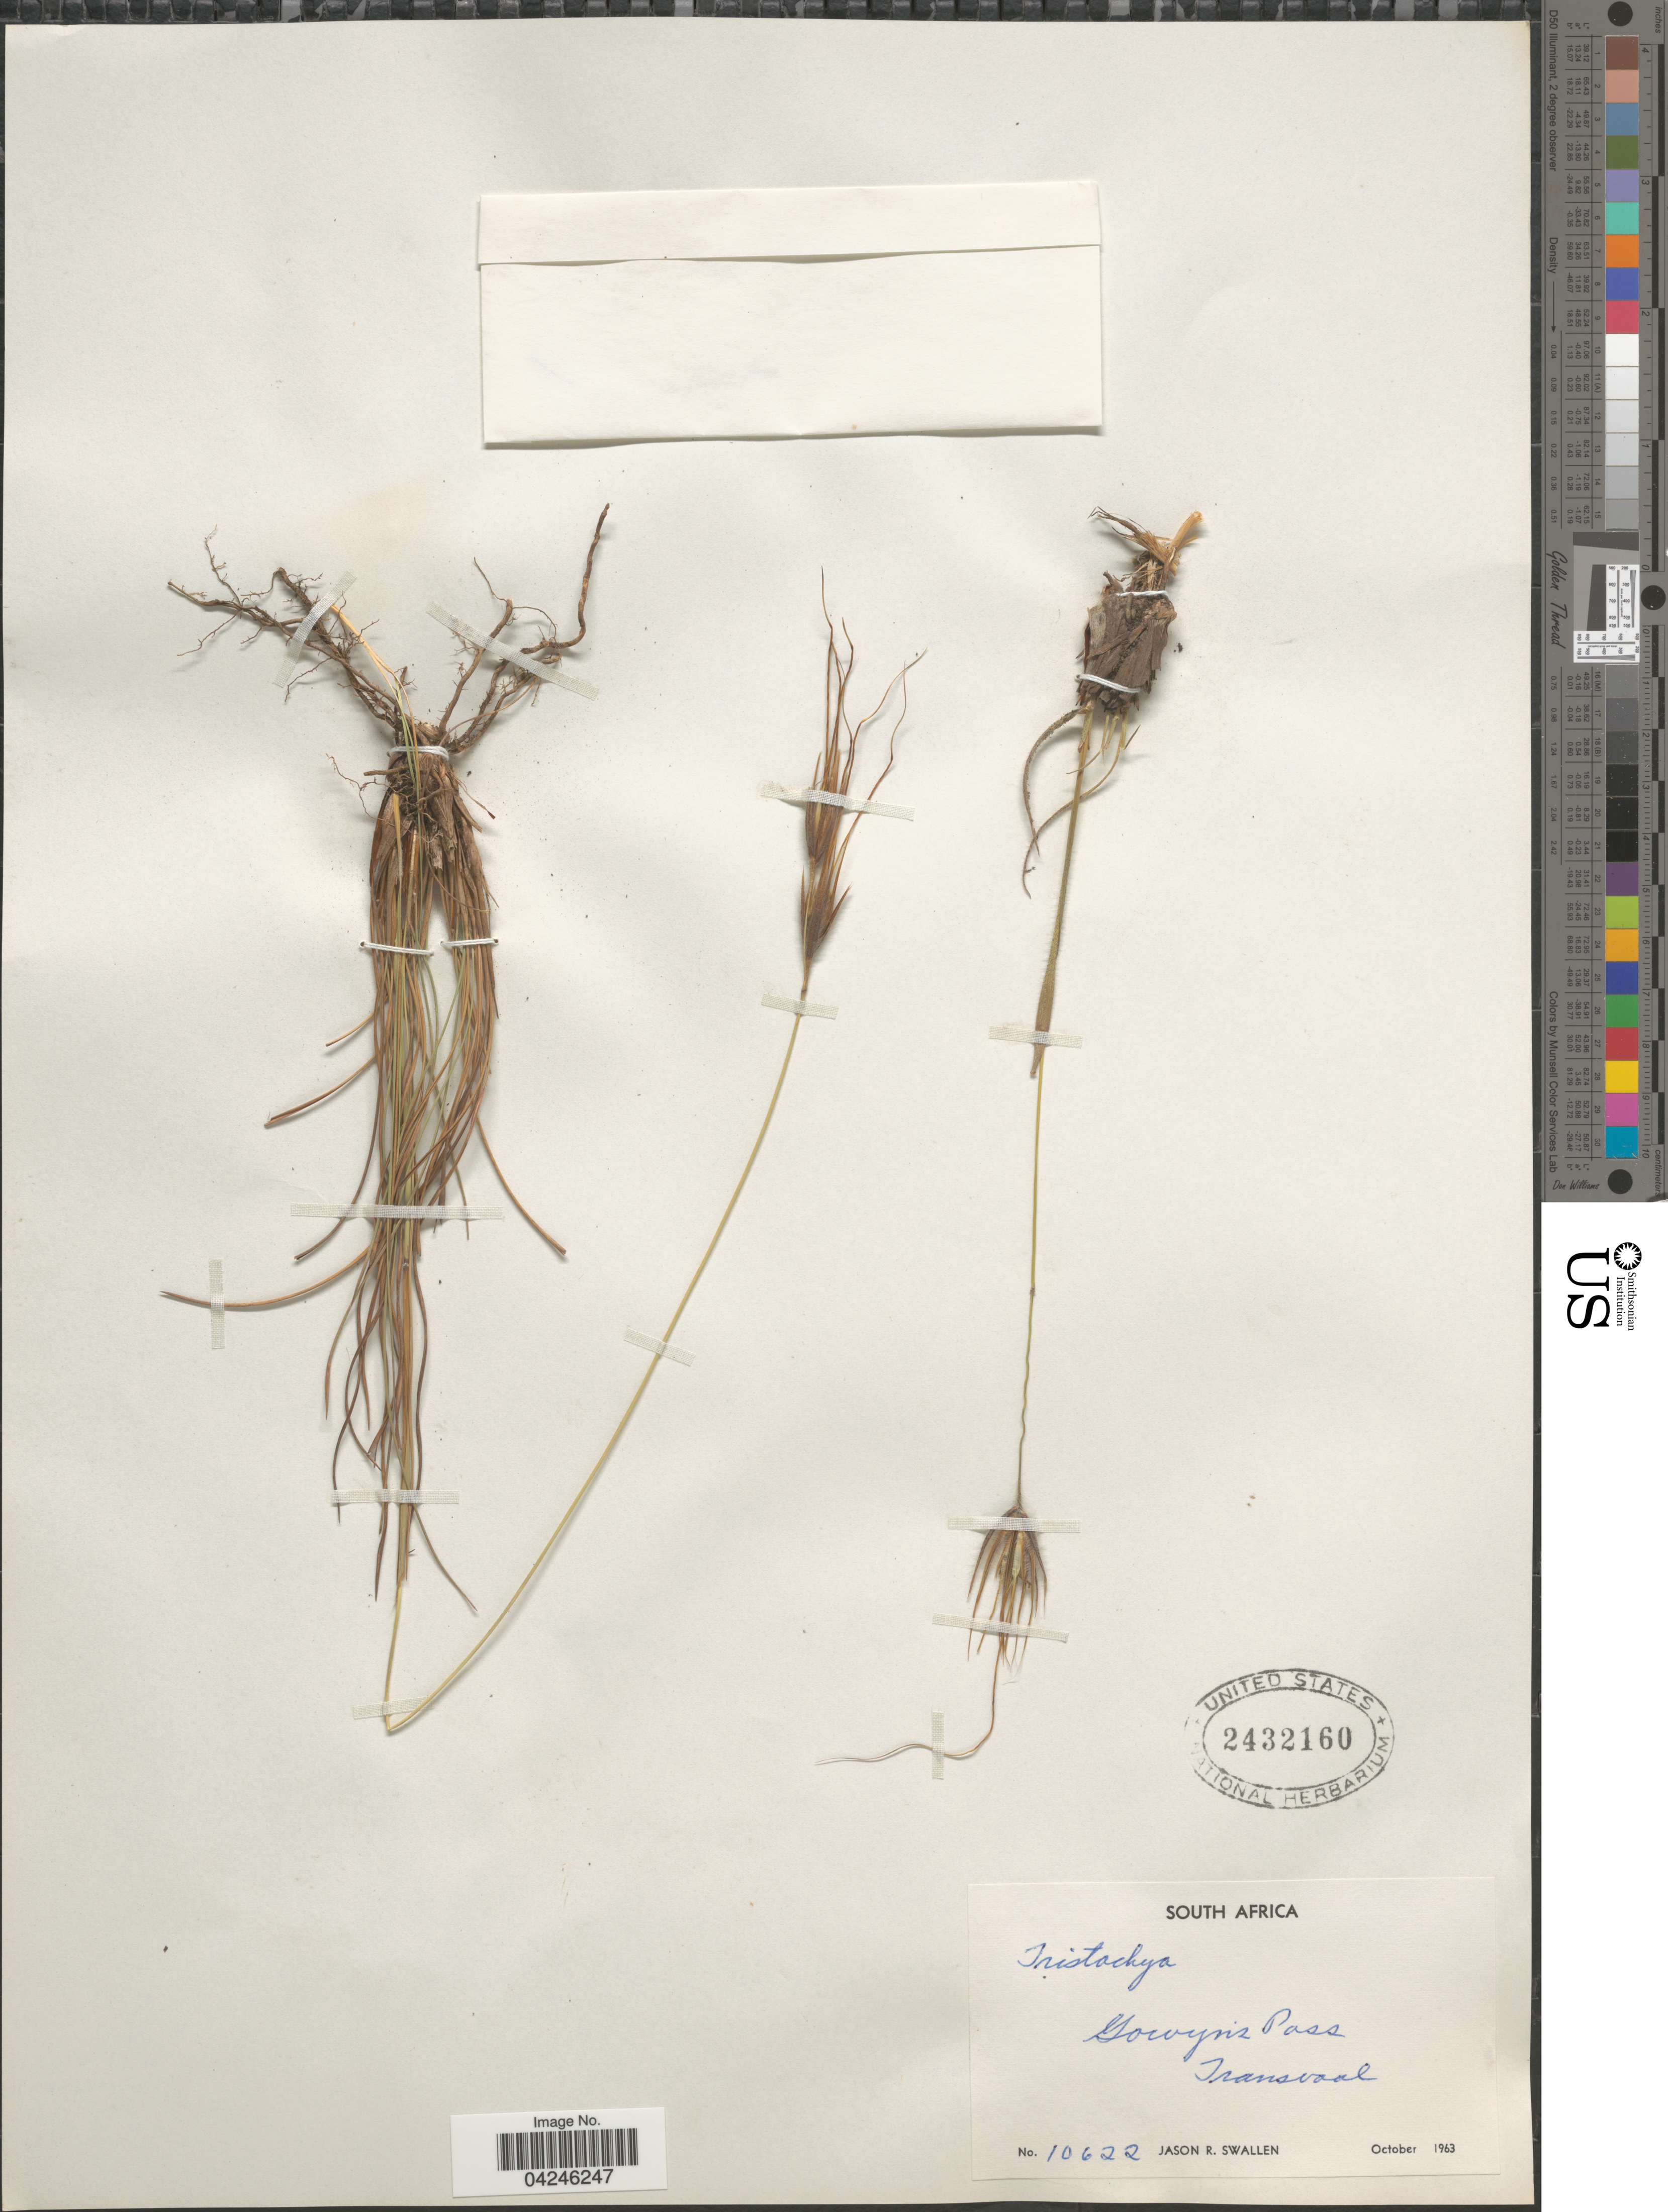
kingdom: Plantae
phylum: Tracheophyta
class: Liliopsida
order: Poales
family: Poaceae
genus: Tristachya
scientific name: Tristachya leucothrix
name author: Trin. ex Nees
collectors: J. R. Swallen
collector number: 10622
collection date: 1963-10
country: South Africa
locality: Gowyn's Pass. Transvaal.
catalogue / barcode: US 2432160